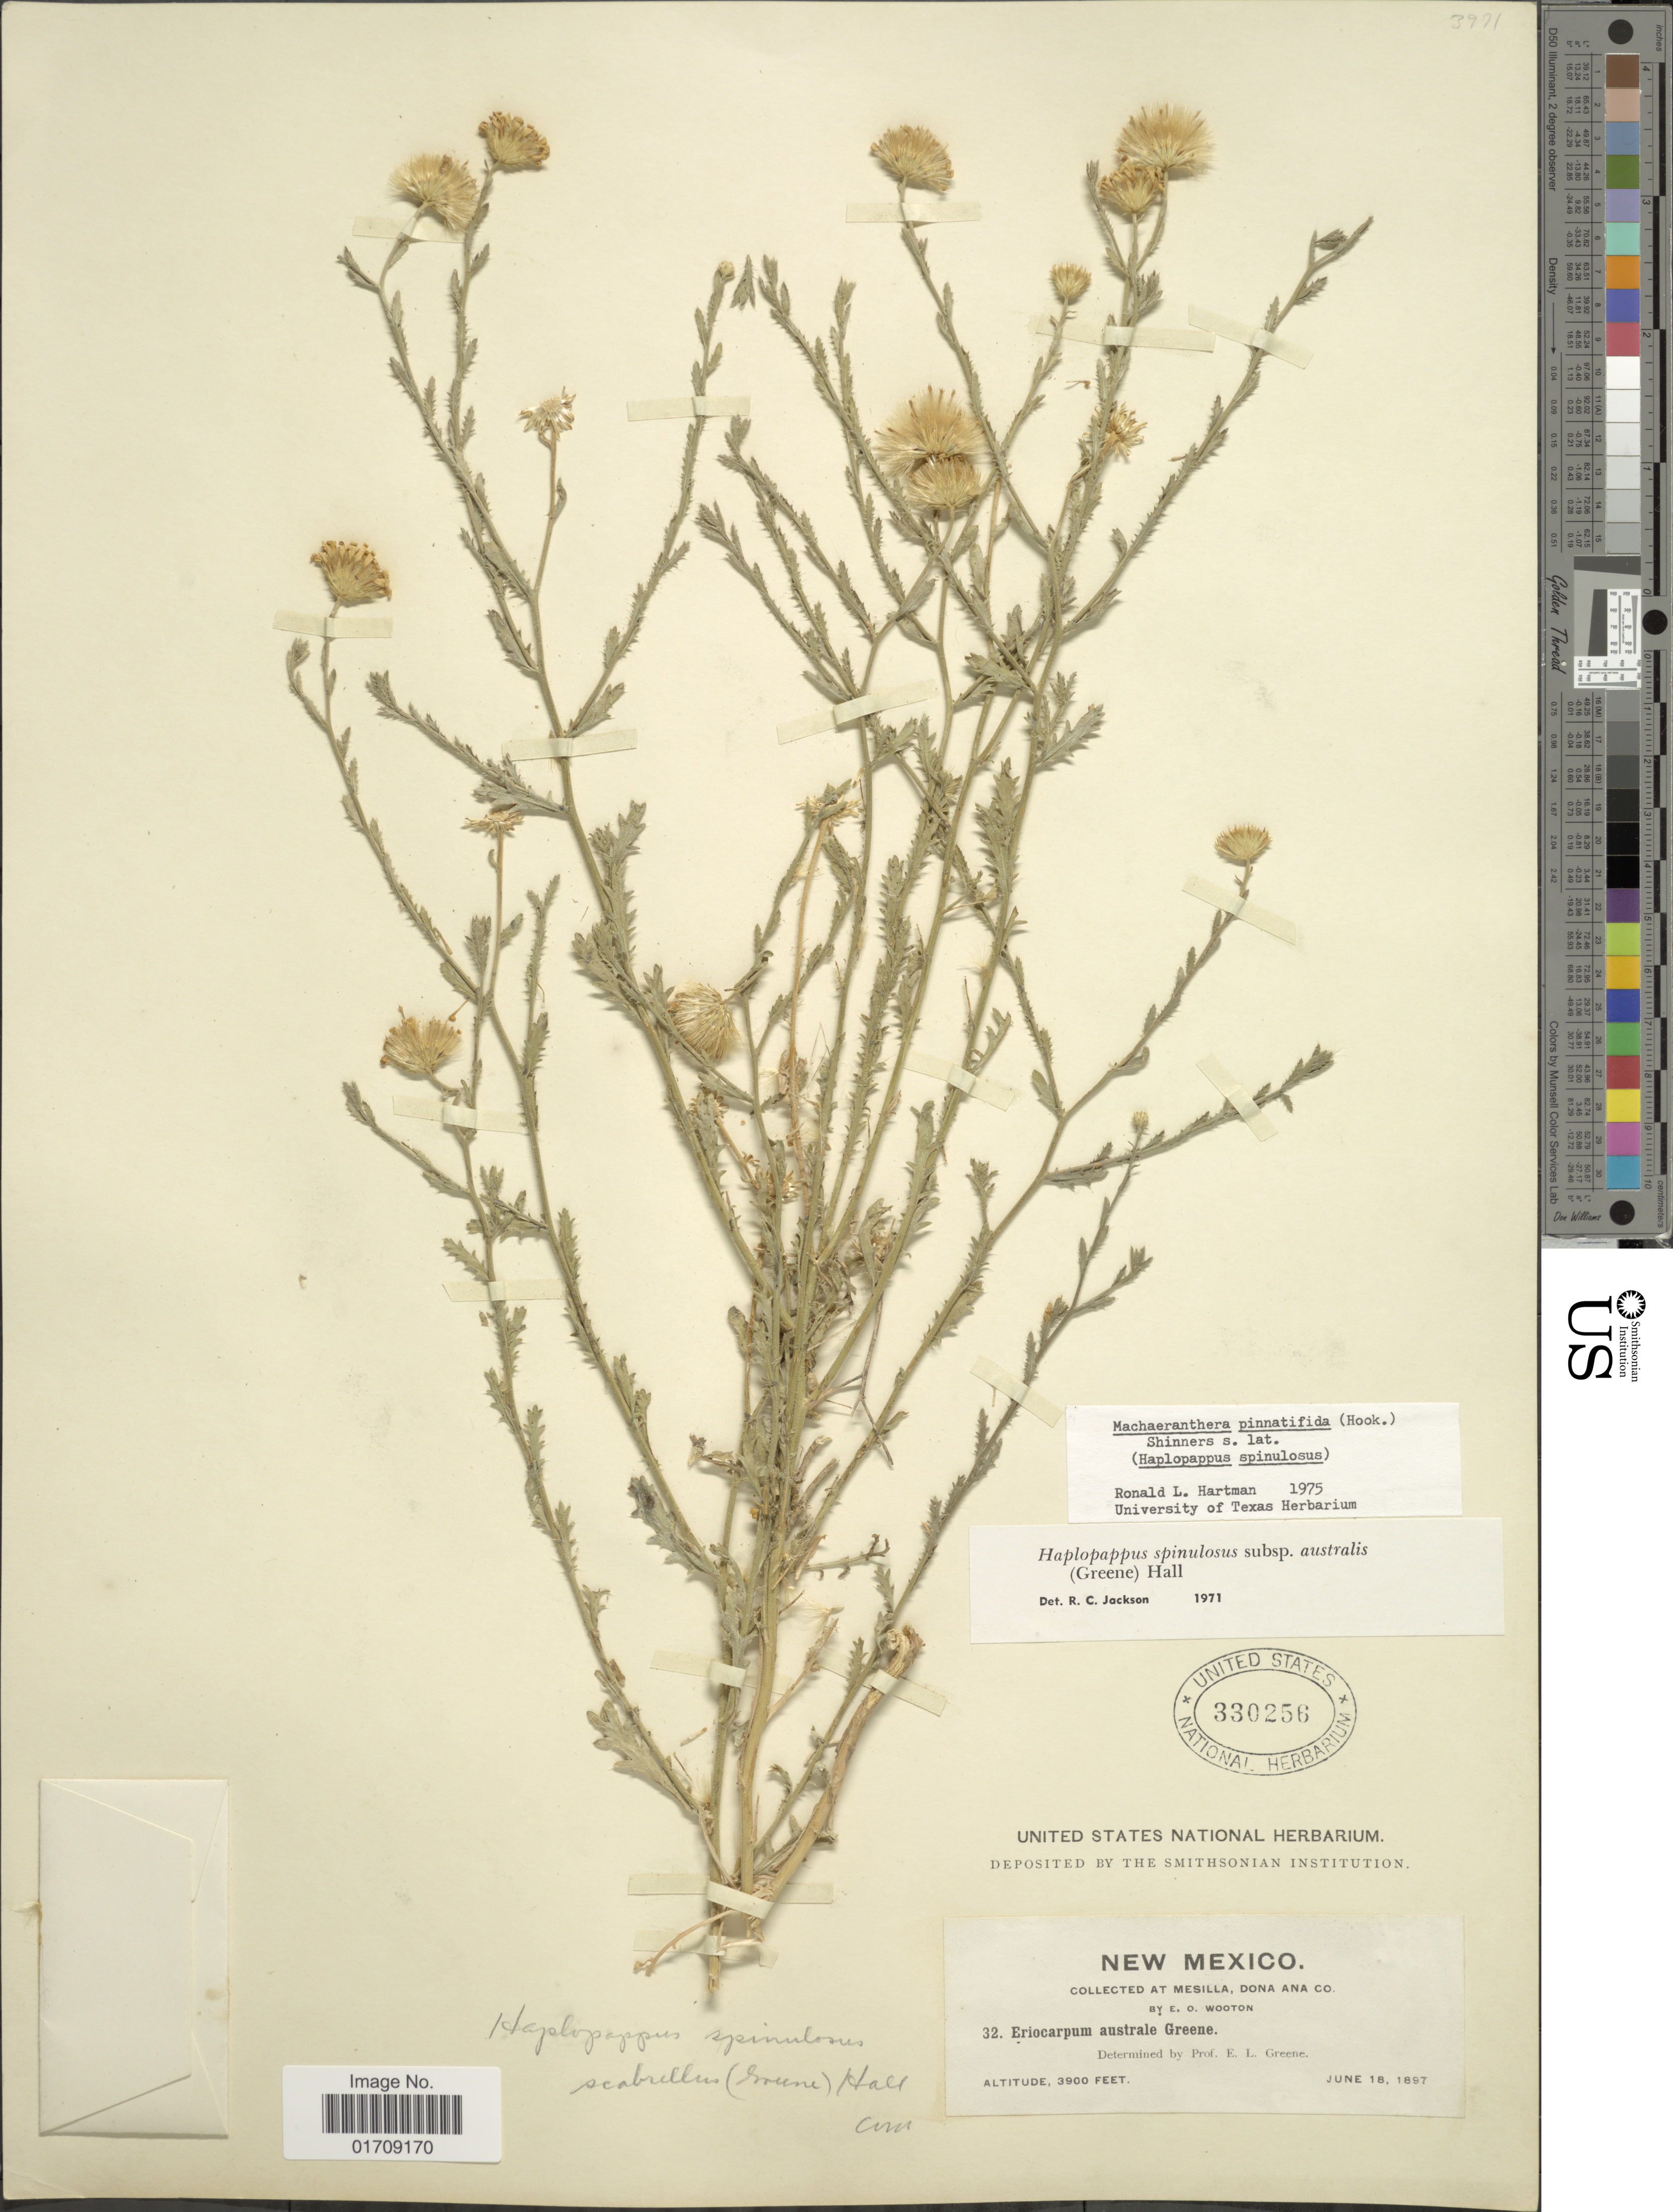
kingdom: Plantae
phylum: Tracheophyta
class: Magnoliopsida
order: Asterales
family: Asteraceae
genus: Machaeranthera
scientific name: Machaeranthera pinnatifida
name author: (Hook.) Shinners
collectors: E. O. Wooton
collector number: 32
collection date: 1897-06-18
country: United States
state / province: New Mexico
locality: Mesilla, Dona Ana Co.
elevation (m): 1189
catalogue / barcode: US 330256